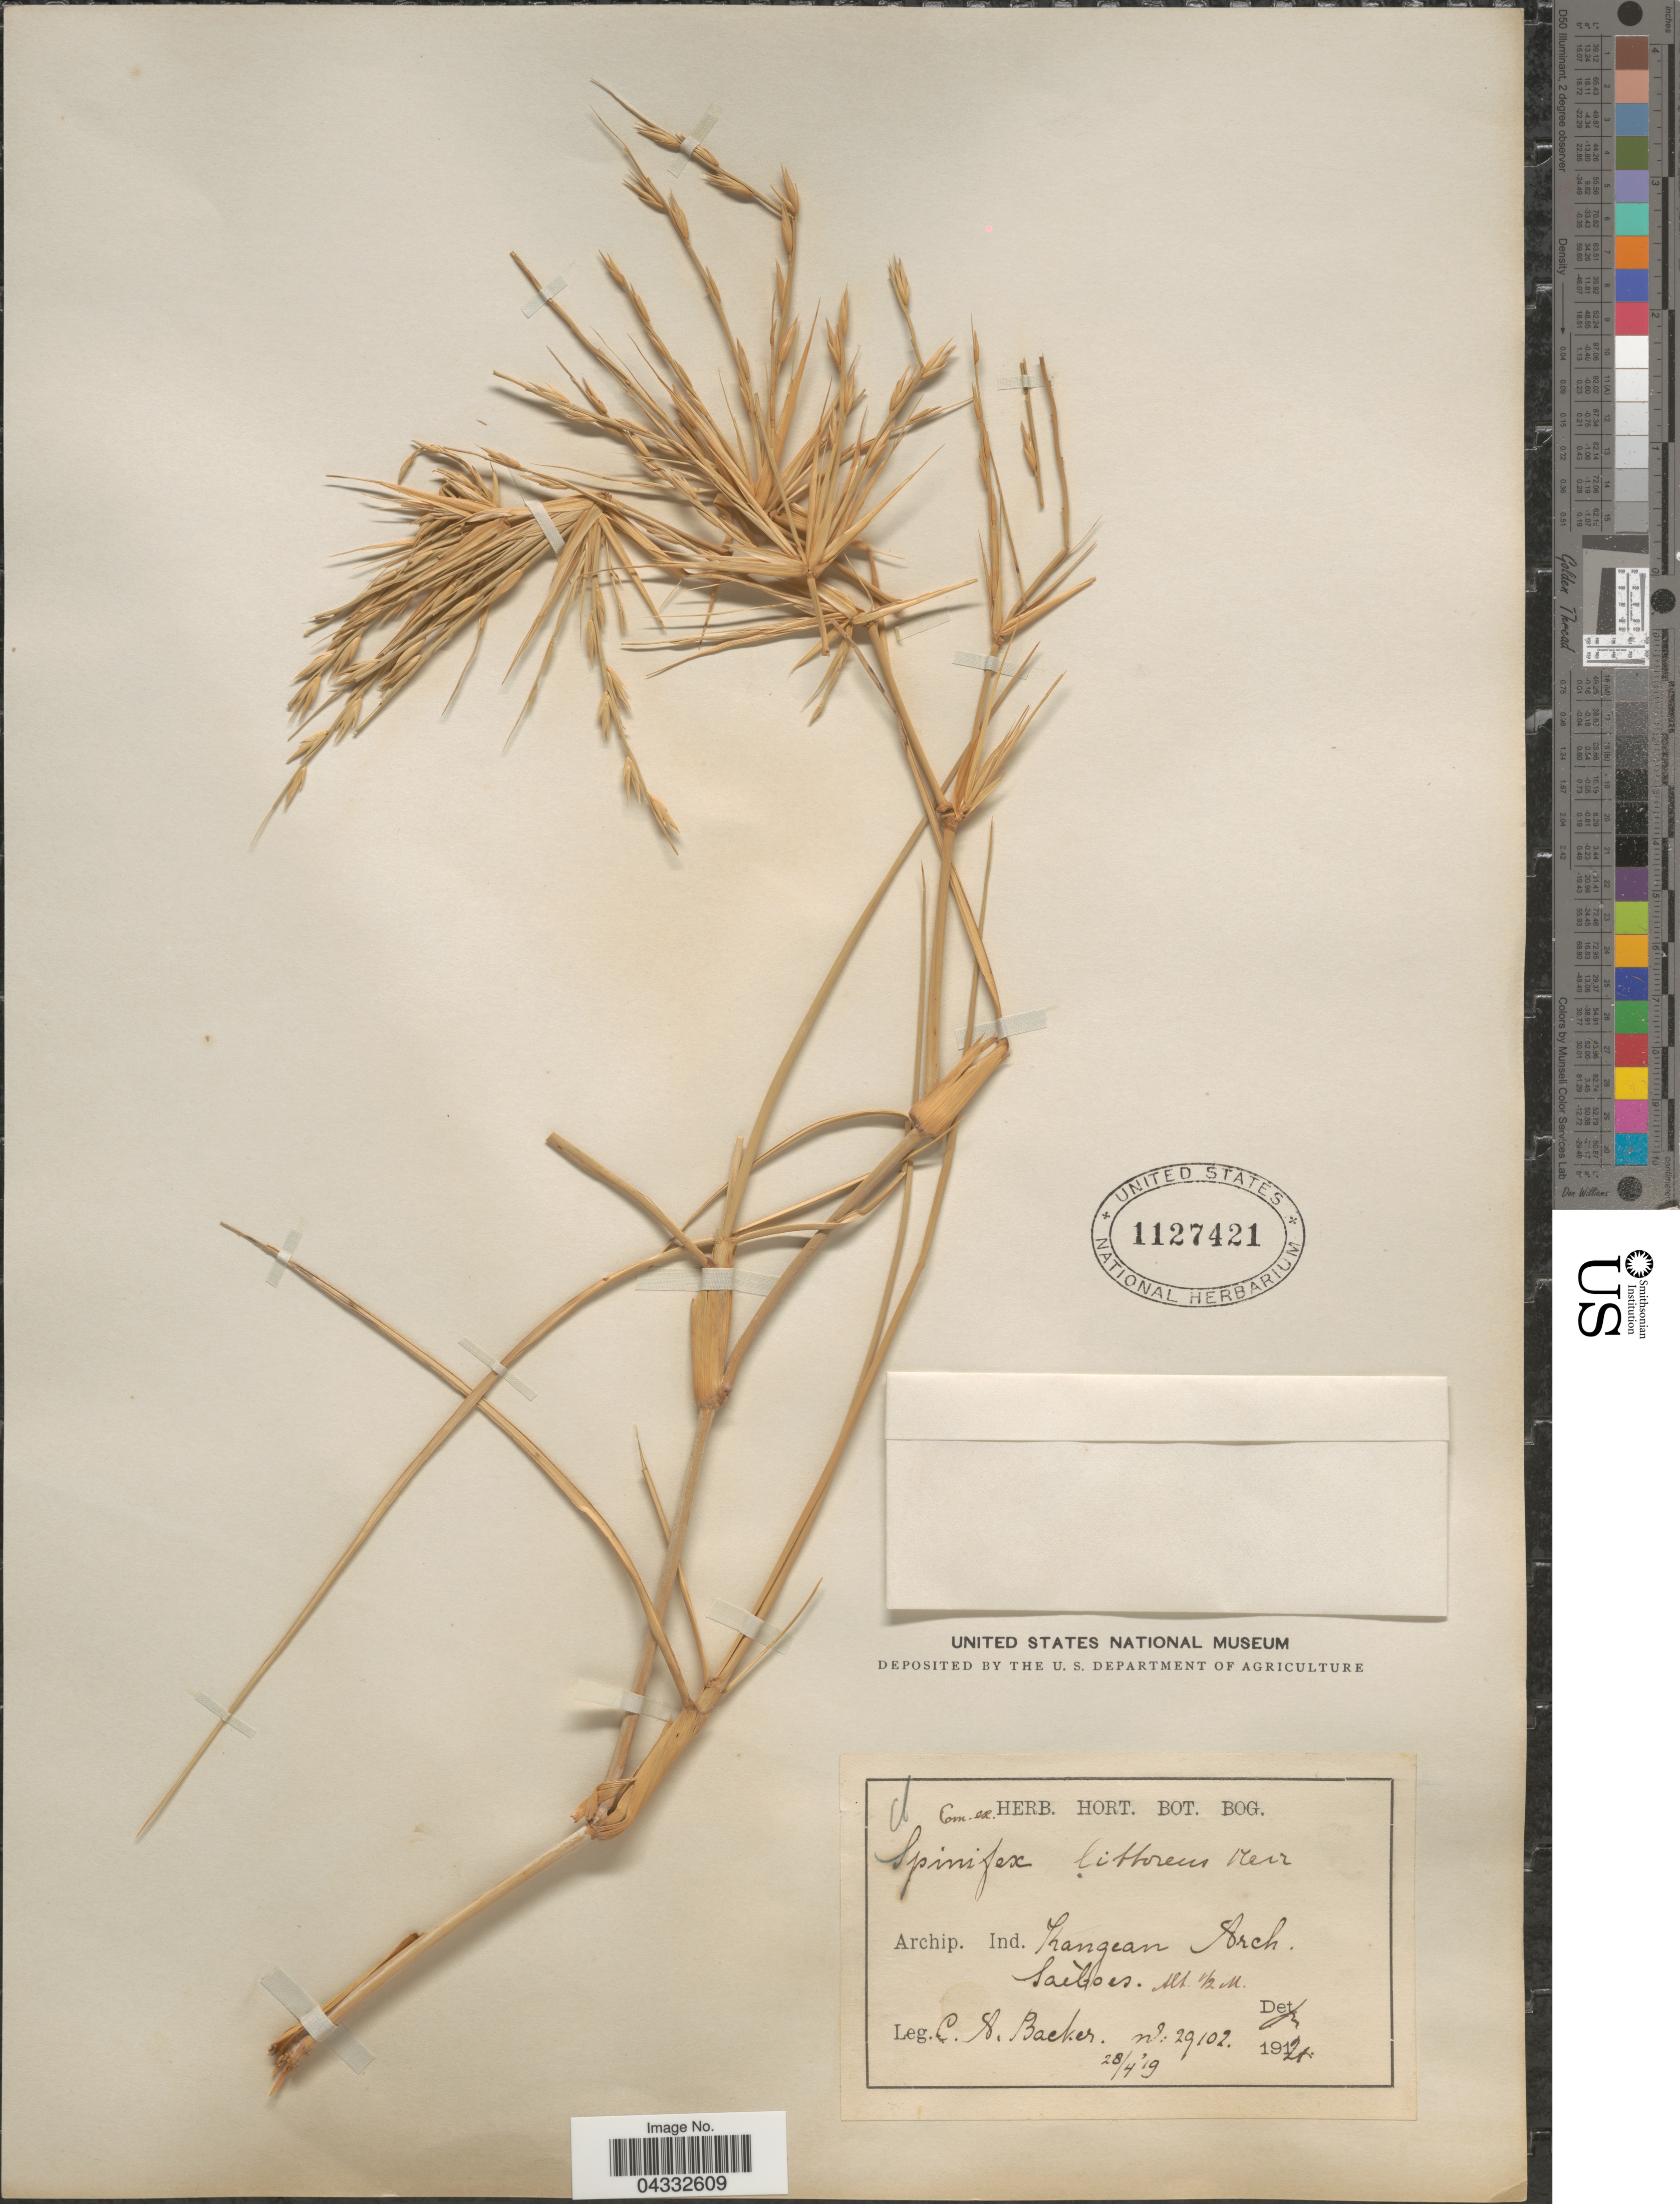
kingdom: Plantae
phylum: Tracheophyta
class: Liliopsida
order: Poales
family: Poaceae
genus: Spinifex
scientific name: Spinifex littoreus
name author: (Burm. f.) Merr.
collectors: C. A. Backer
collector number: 29102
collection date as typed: Transcribed d/m/y: 28/4/19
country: Indonesia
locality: Archipel. Ind. Kangean Arch. Saeboes.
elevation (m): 0.5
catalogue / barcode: US 1127421